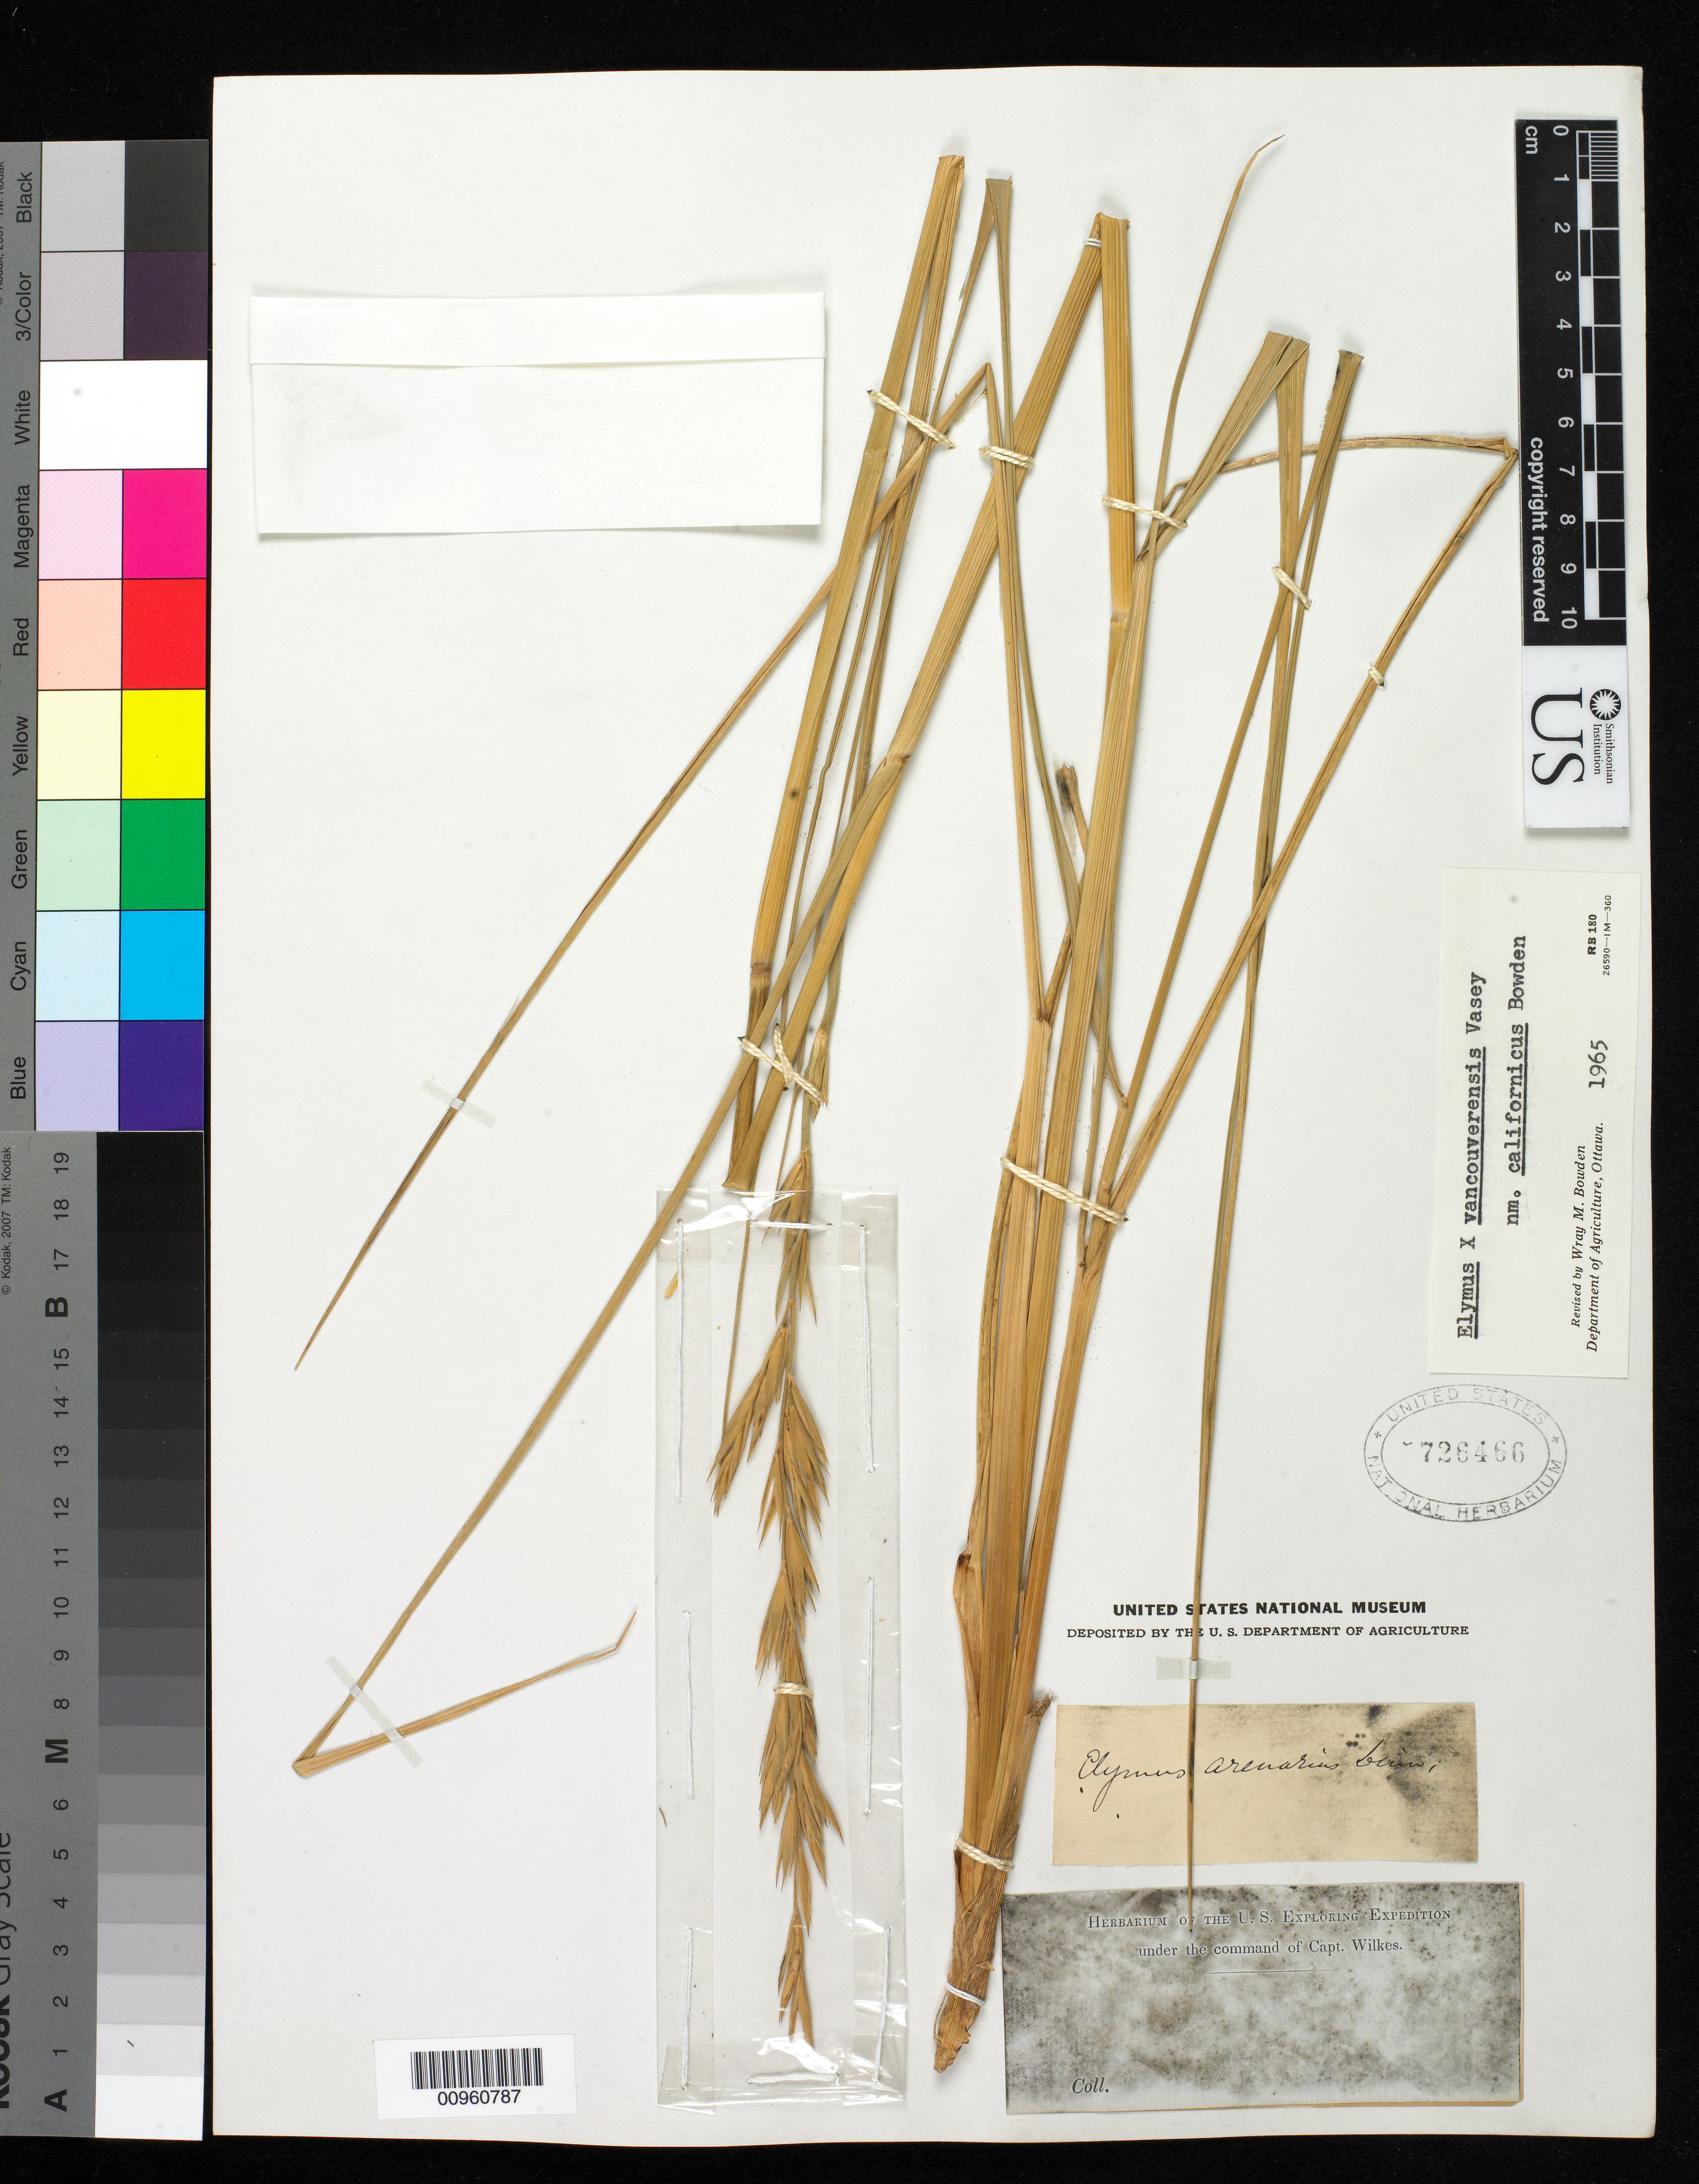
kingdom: Plantae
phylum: Tracheophyta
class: Liliopsida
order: Poales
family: Poaceae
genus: Leymus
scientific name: Leymus x vancouverensis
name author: (Vasey) Pilg.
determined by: Poaceae Reorganization Project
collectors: Wilkes Explor. Exped.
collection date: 1838/1842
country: United States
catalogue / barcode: US 726466